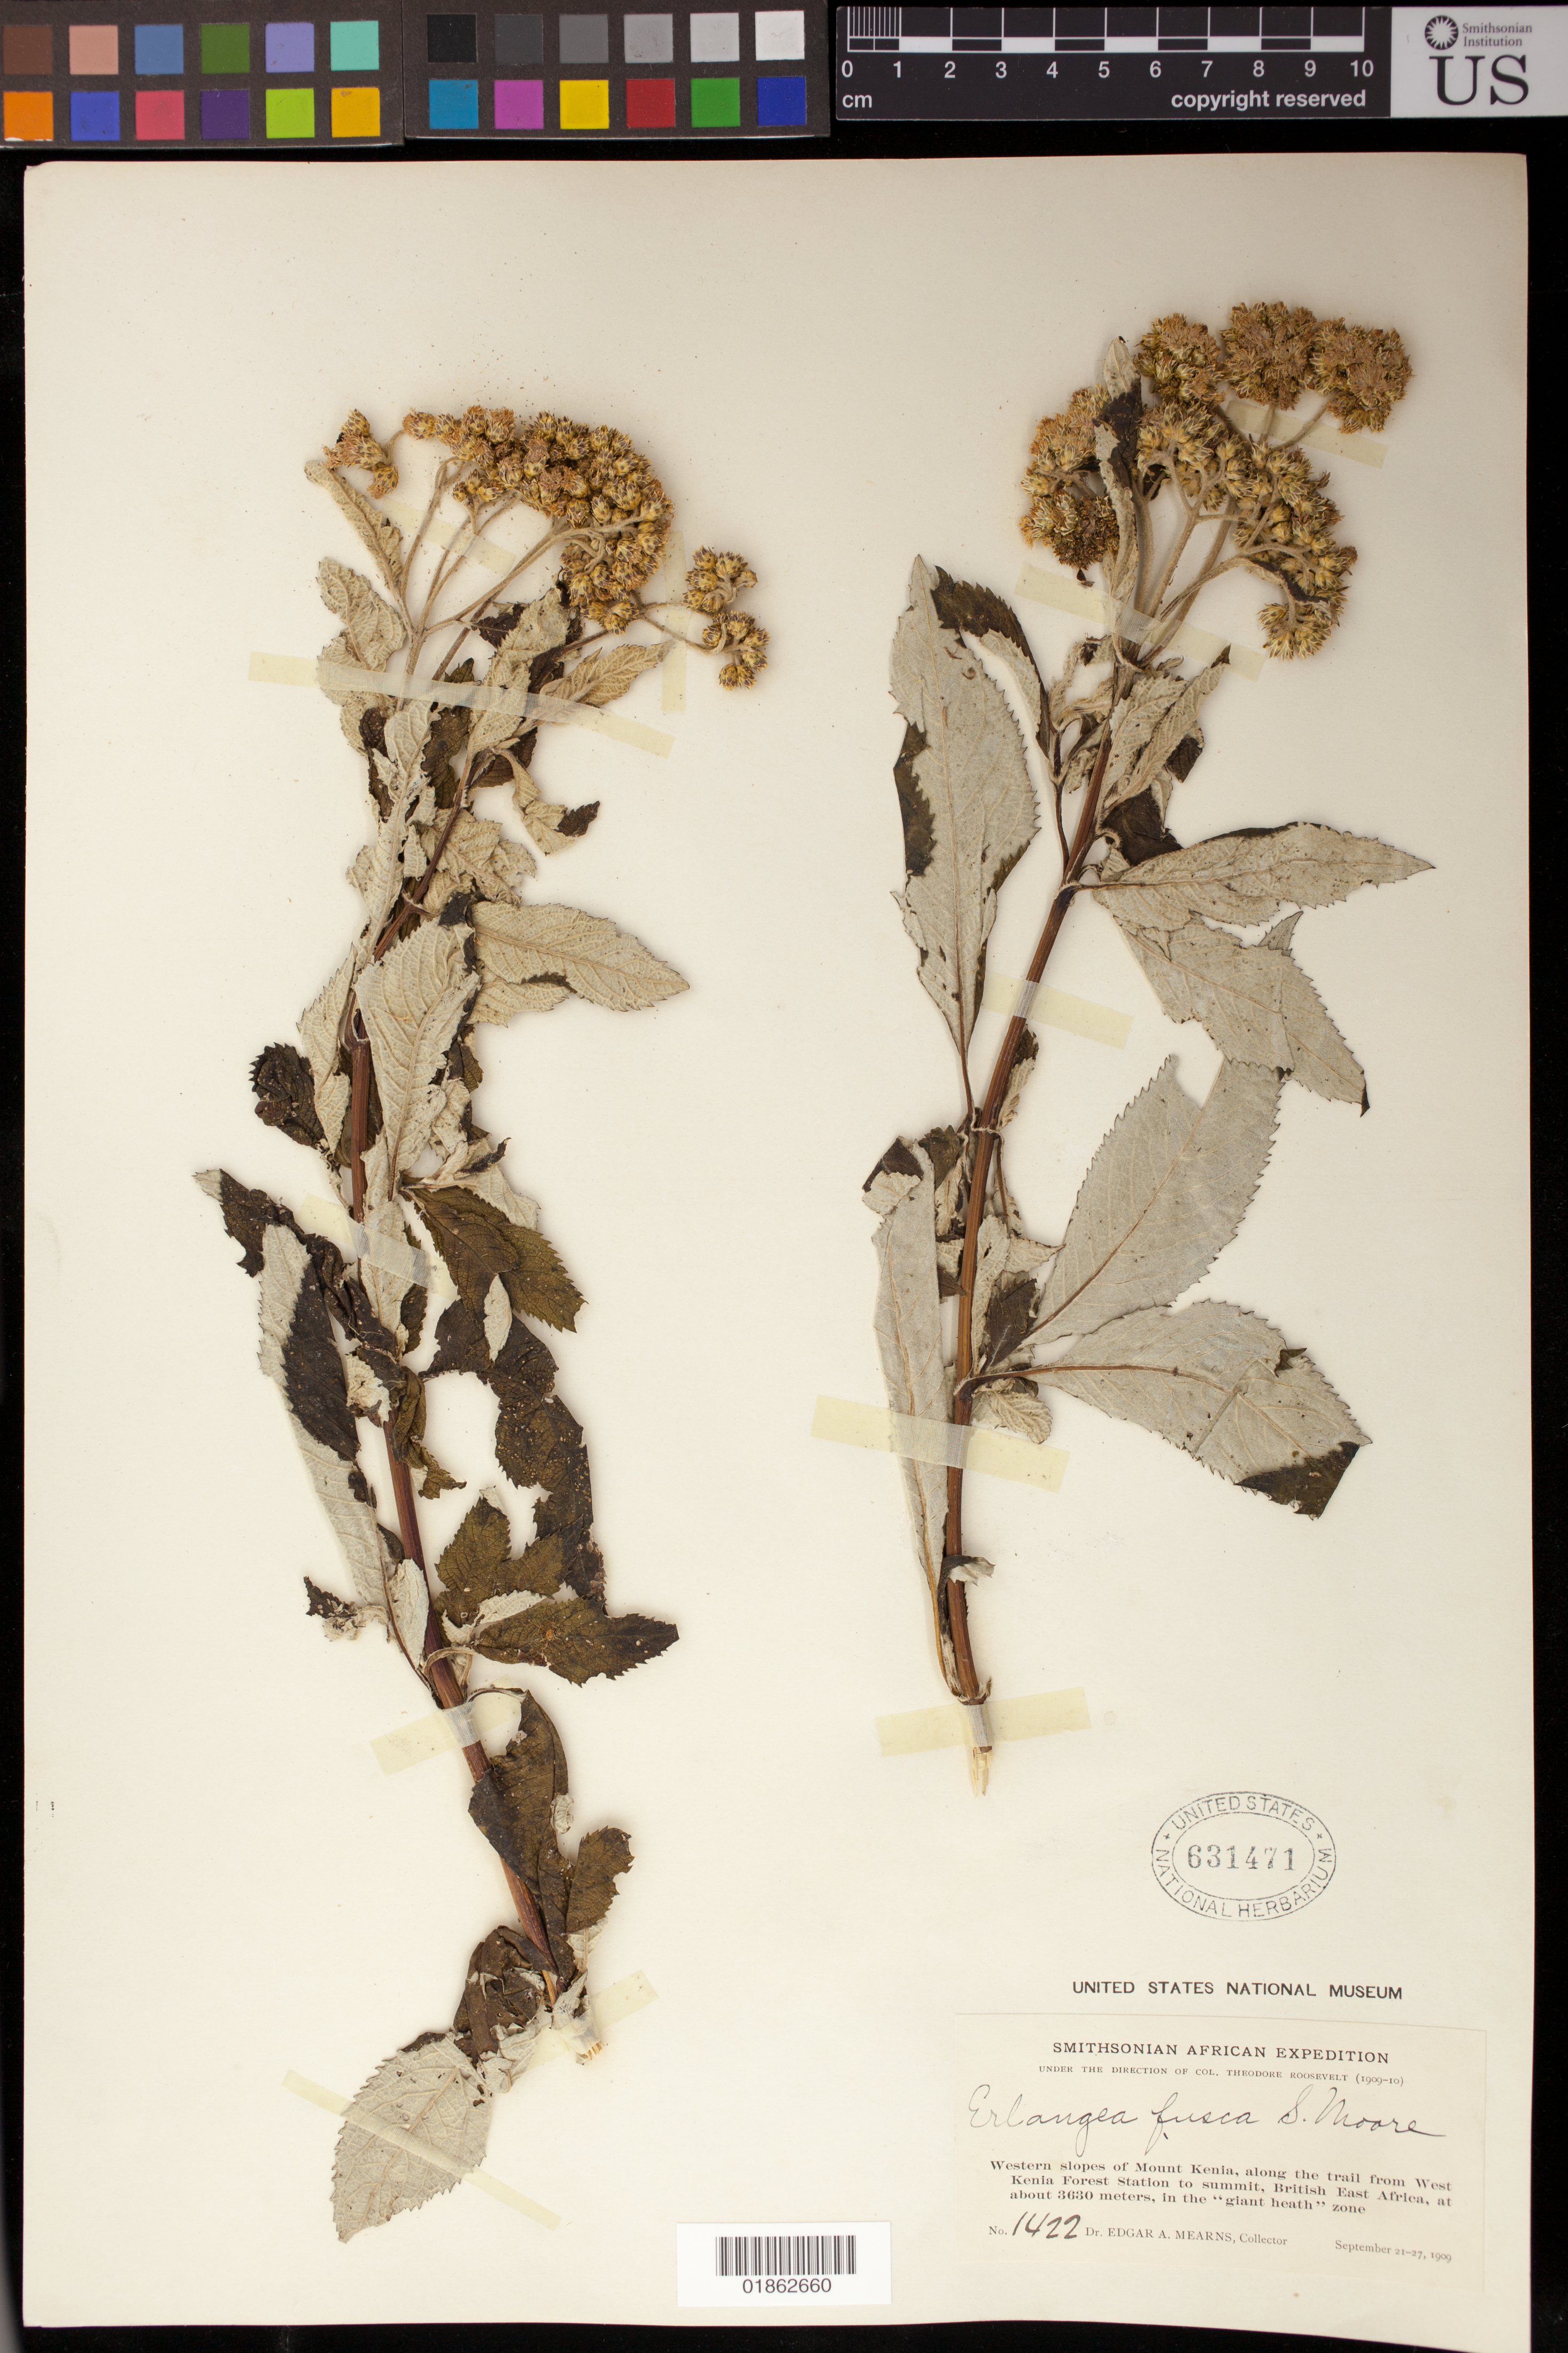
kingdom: Plantae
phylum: Tracheophyta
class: Magnoliopsida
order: Asterales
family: Asteraceae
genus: Erlangea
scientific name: Erlangea fusca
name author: S. Moore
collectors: E. A. Mearns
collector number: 1422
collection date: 1909-09-21/1909-09-27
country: Kenya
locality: Western slopes of Mount Kenia, along the trail from West Kenia Forest Station to summit, British East Africa, in the "giant heath" zone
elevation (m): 3630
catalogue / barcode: US 631471